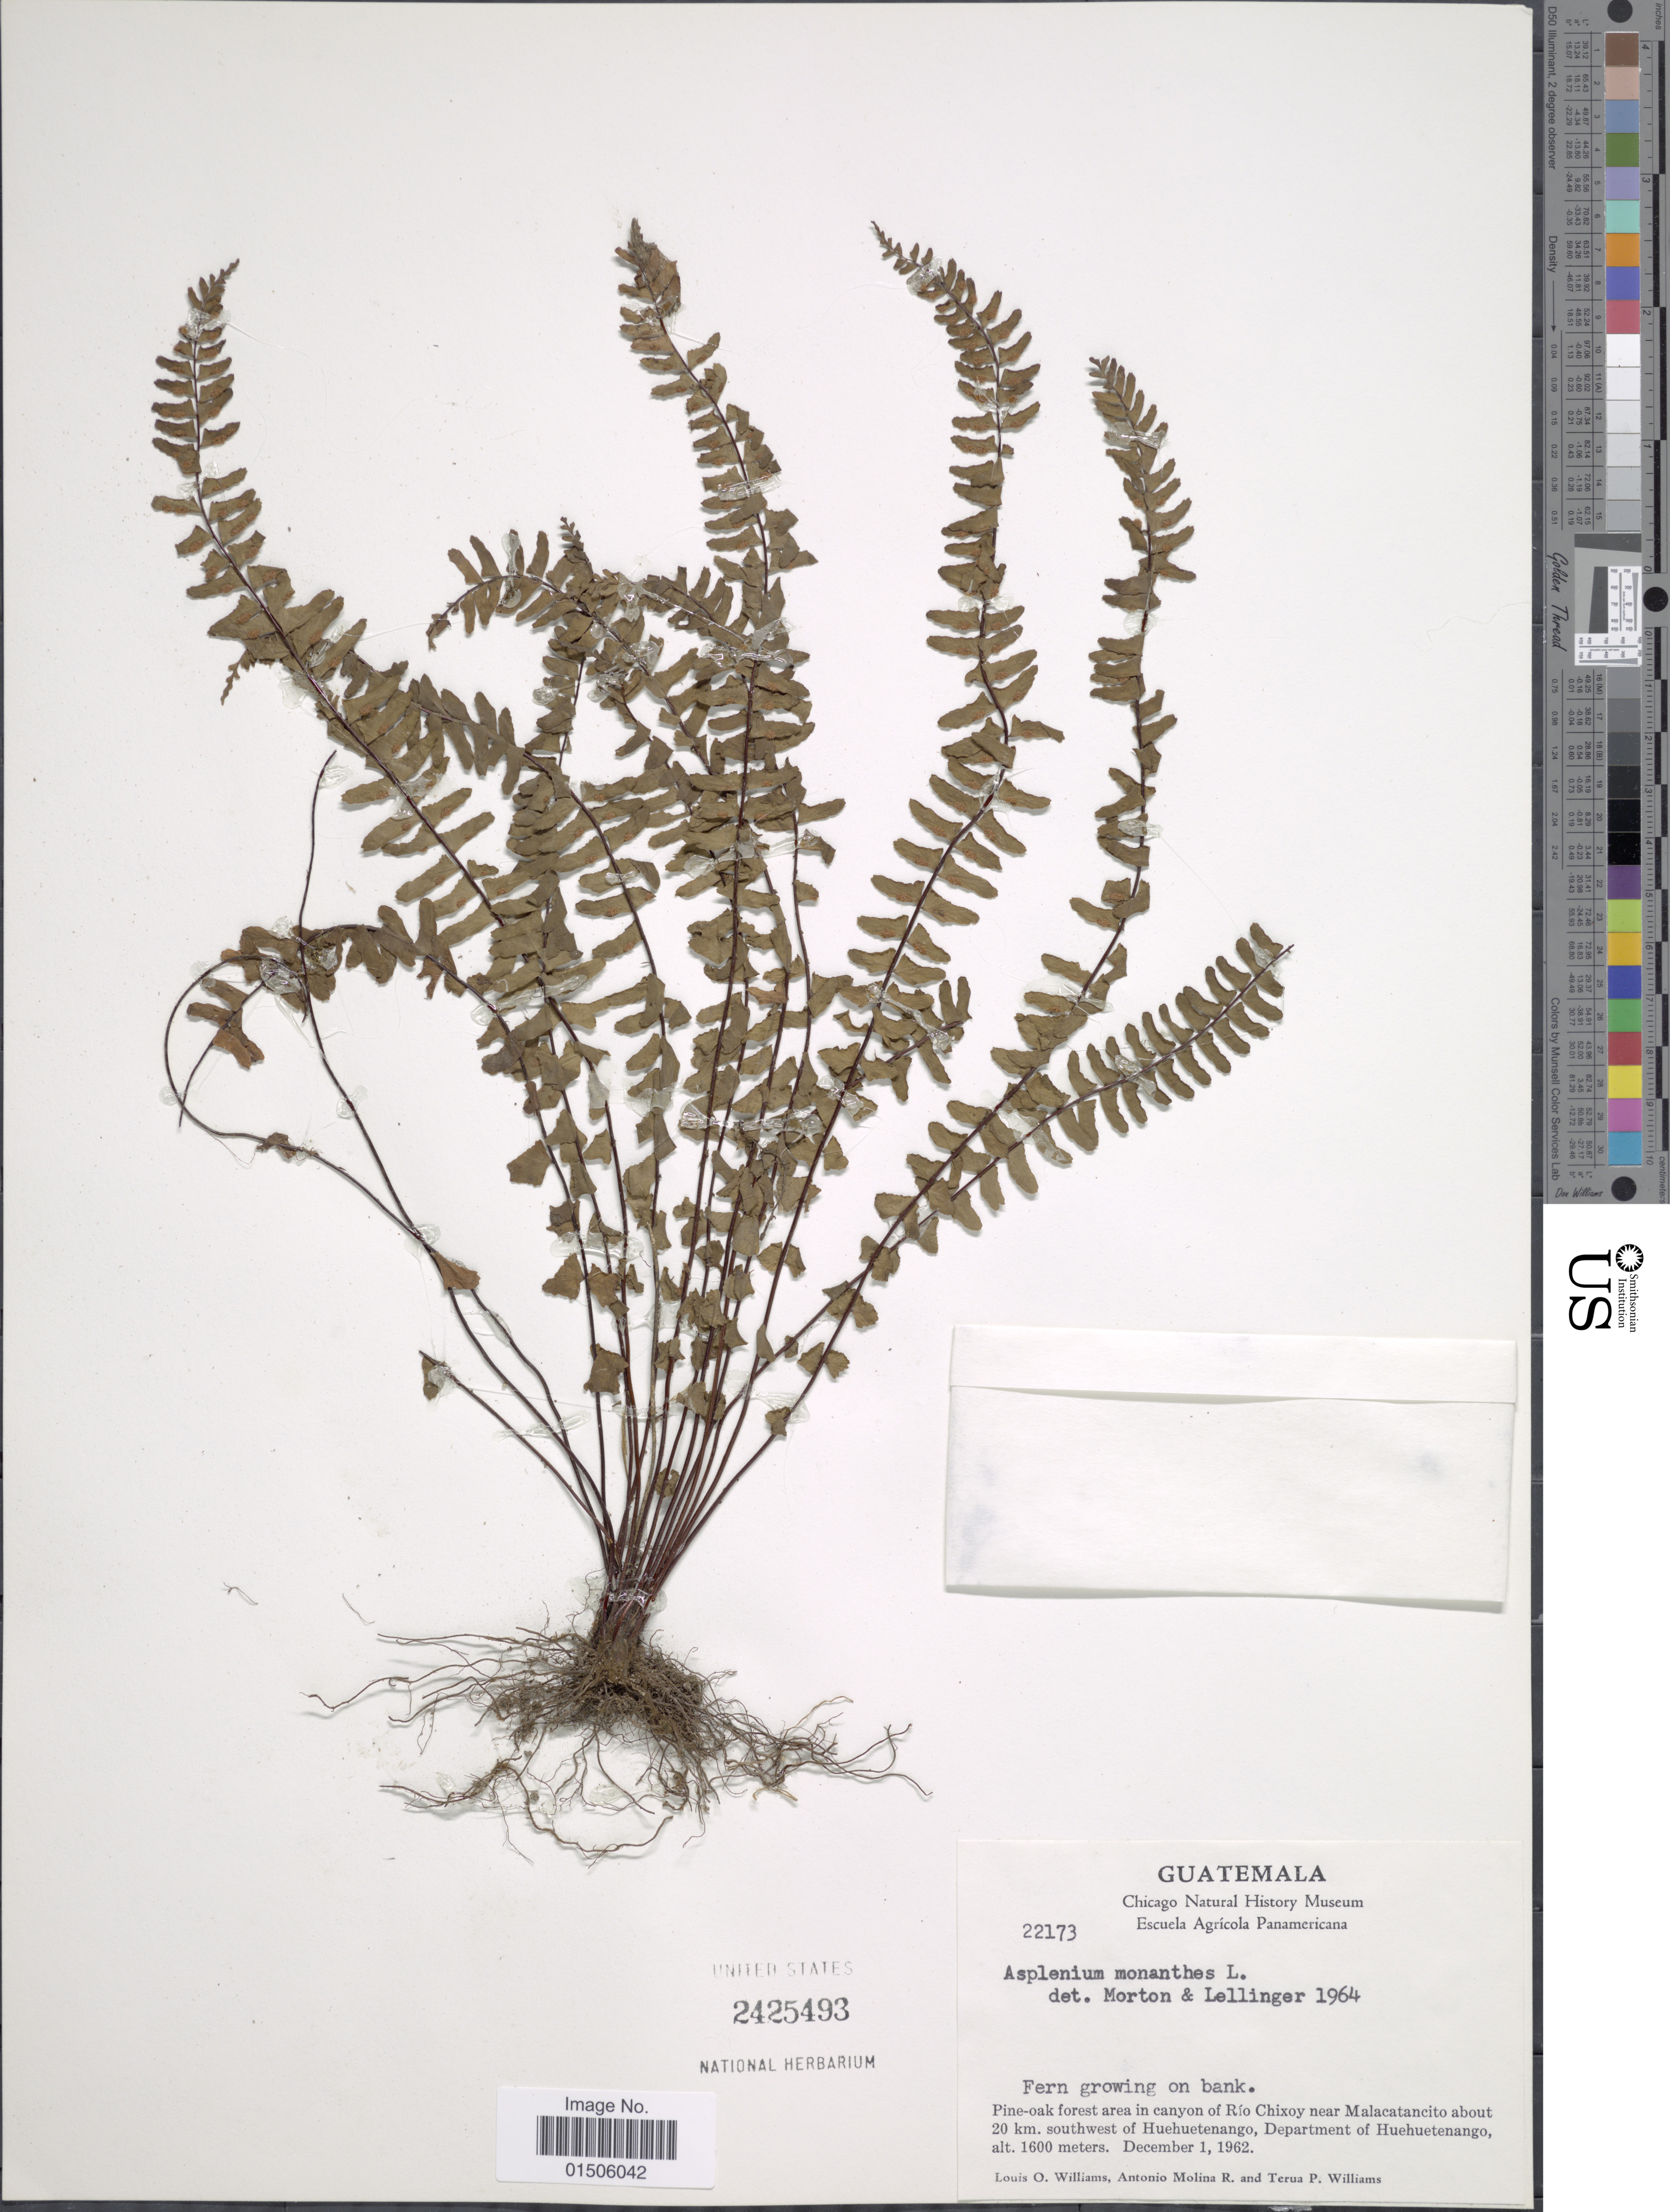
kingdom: Plantae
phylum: Tracheophyta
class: Polypodiopsida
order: Polypodiales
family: Aspleniaceae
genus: Asplenium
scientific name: Asplenium monanthes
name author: L.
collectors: L. O. Williams, A. Molina R. & T. P. Williams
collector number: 22173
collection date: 1962-12-01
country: Guatemala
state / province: Huehuetenango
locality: Fern growing on bank. Pine-oak forest area in canyon of Río Chixoy near Malacatancito about 20 km. southwest of Huehuetenango, Depart of Huehuetenango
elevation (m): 1600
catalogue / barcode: US 2425493